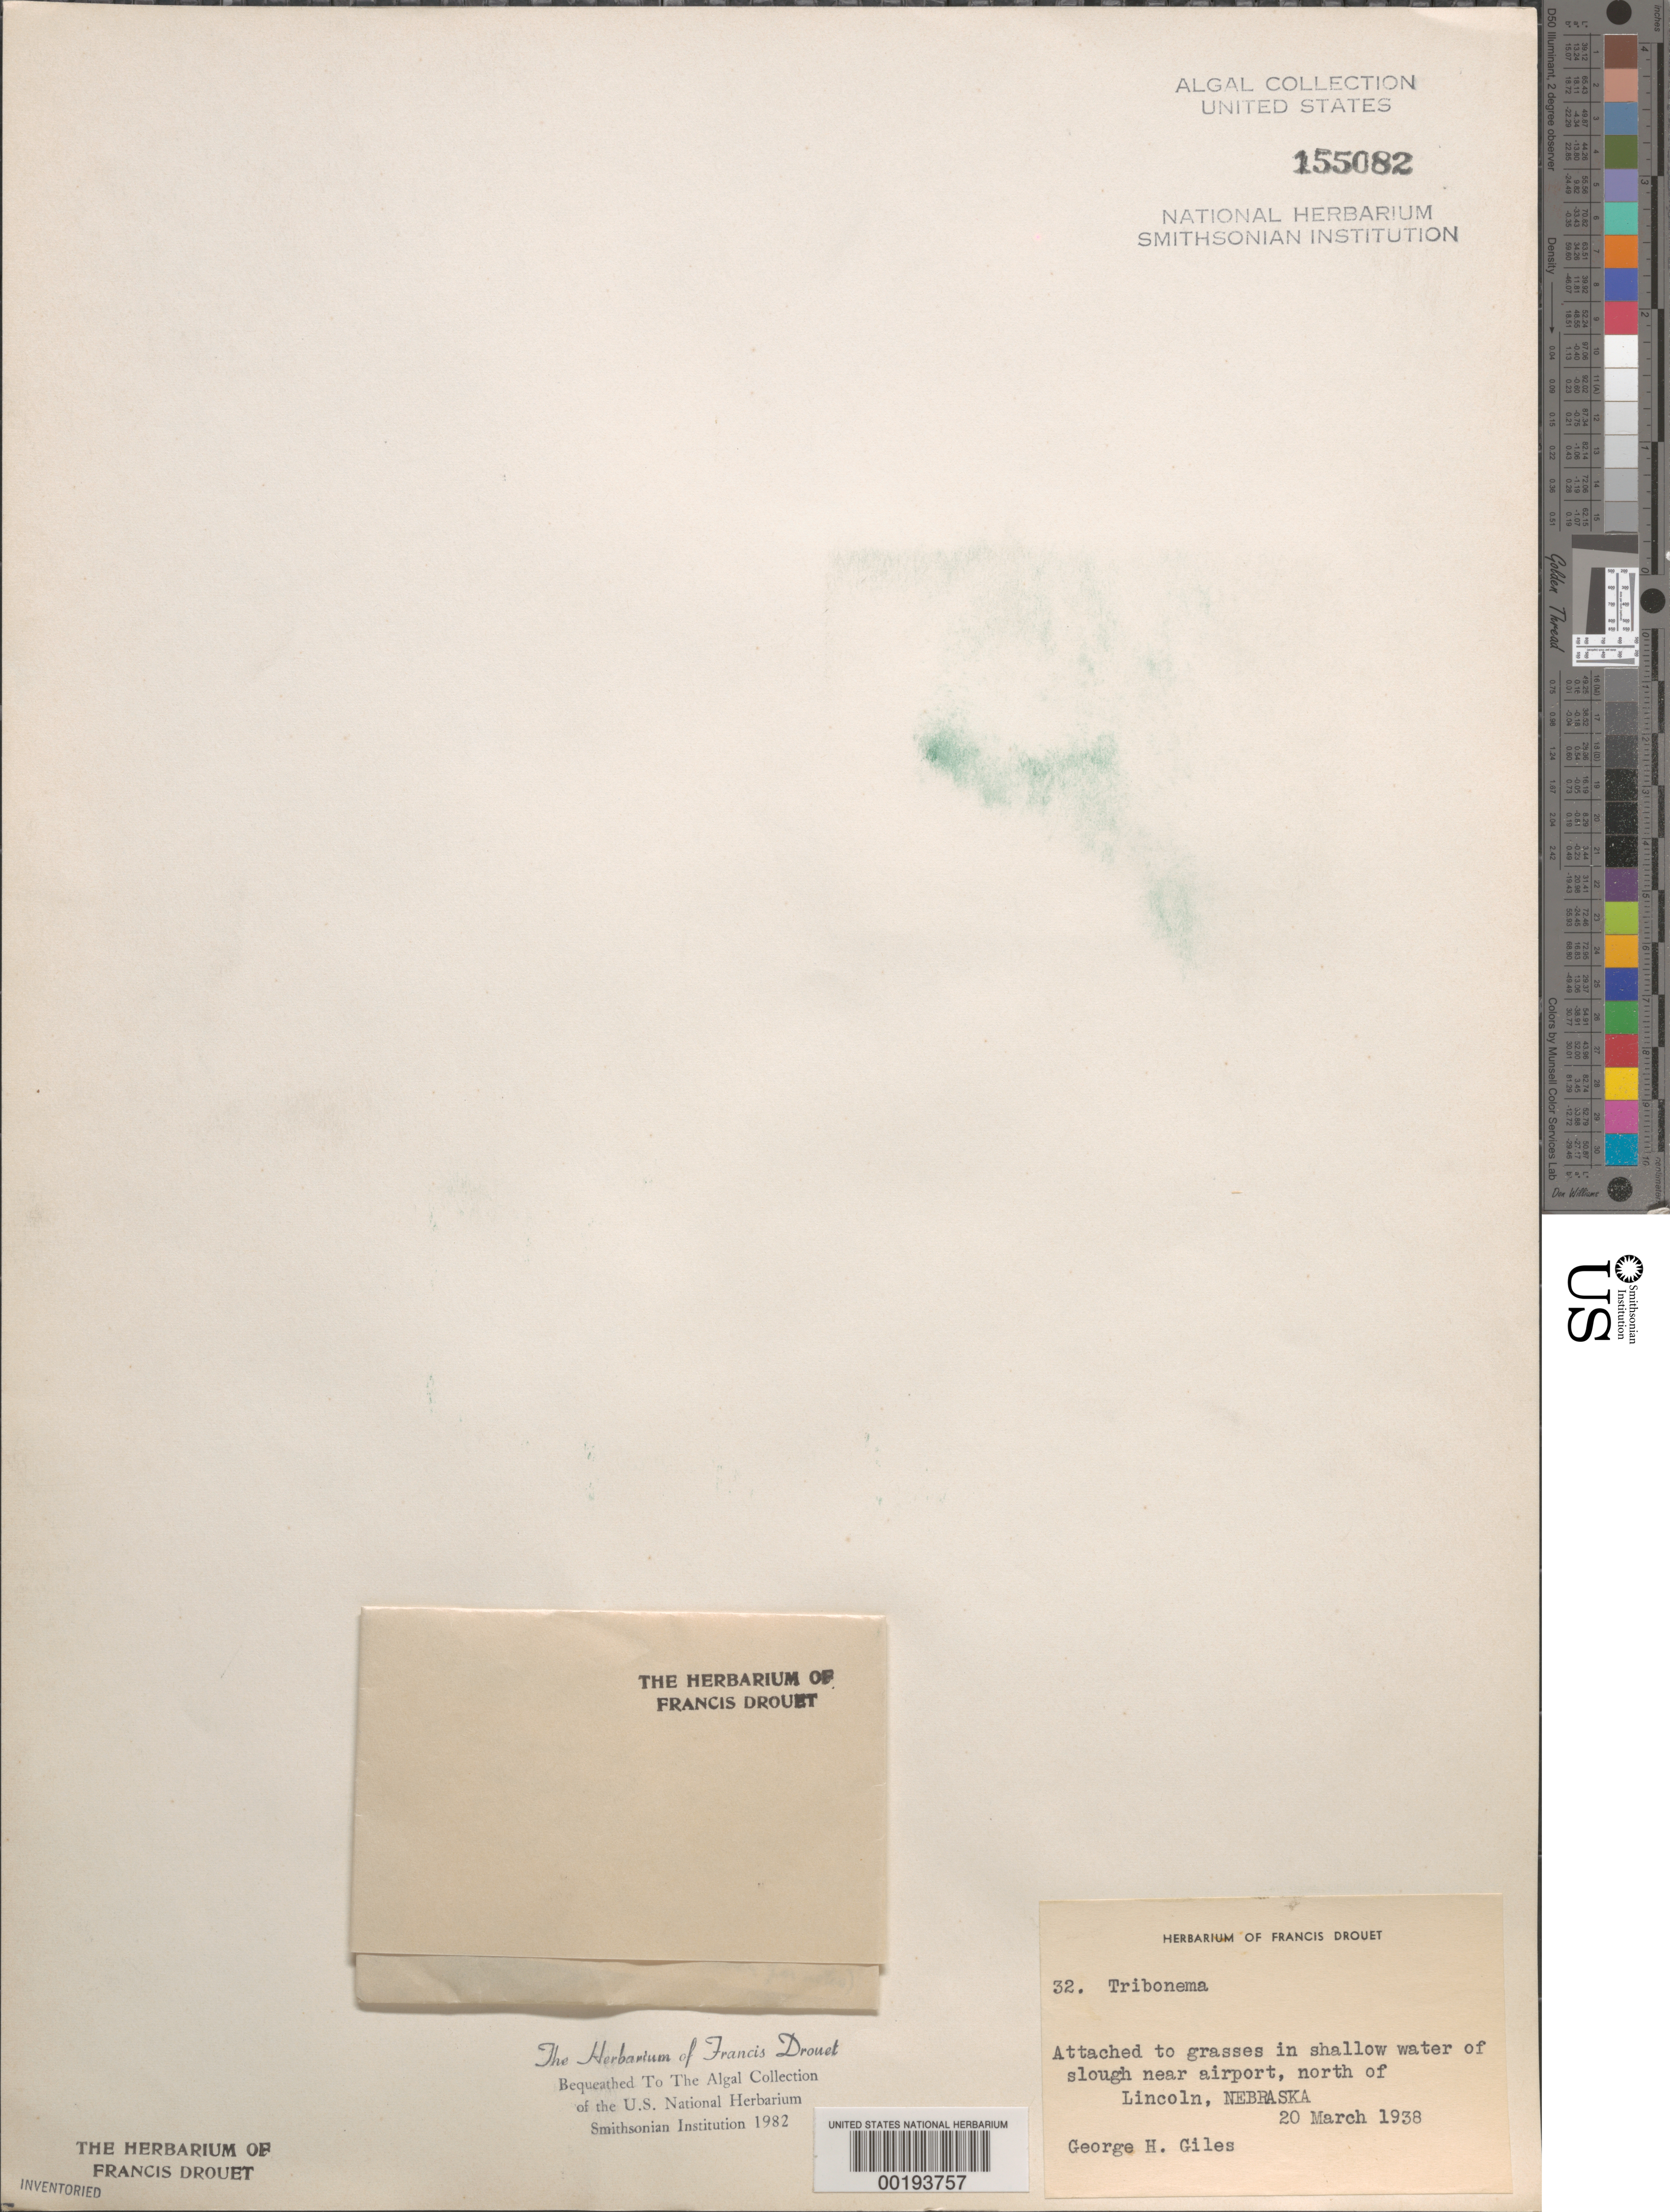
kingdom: Chromista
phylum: Ochrophyta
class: Xanthophyceae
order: Tribonematales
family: Tribonemataceae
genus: Tribonema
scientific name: Tribonema sp.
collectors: G. Giles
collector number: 32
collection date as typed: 20 Mar 1938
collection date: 1938-03-20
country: United States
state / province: Nebraska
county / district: Lancaster County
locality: North of Lincoln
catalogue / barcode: US 155082